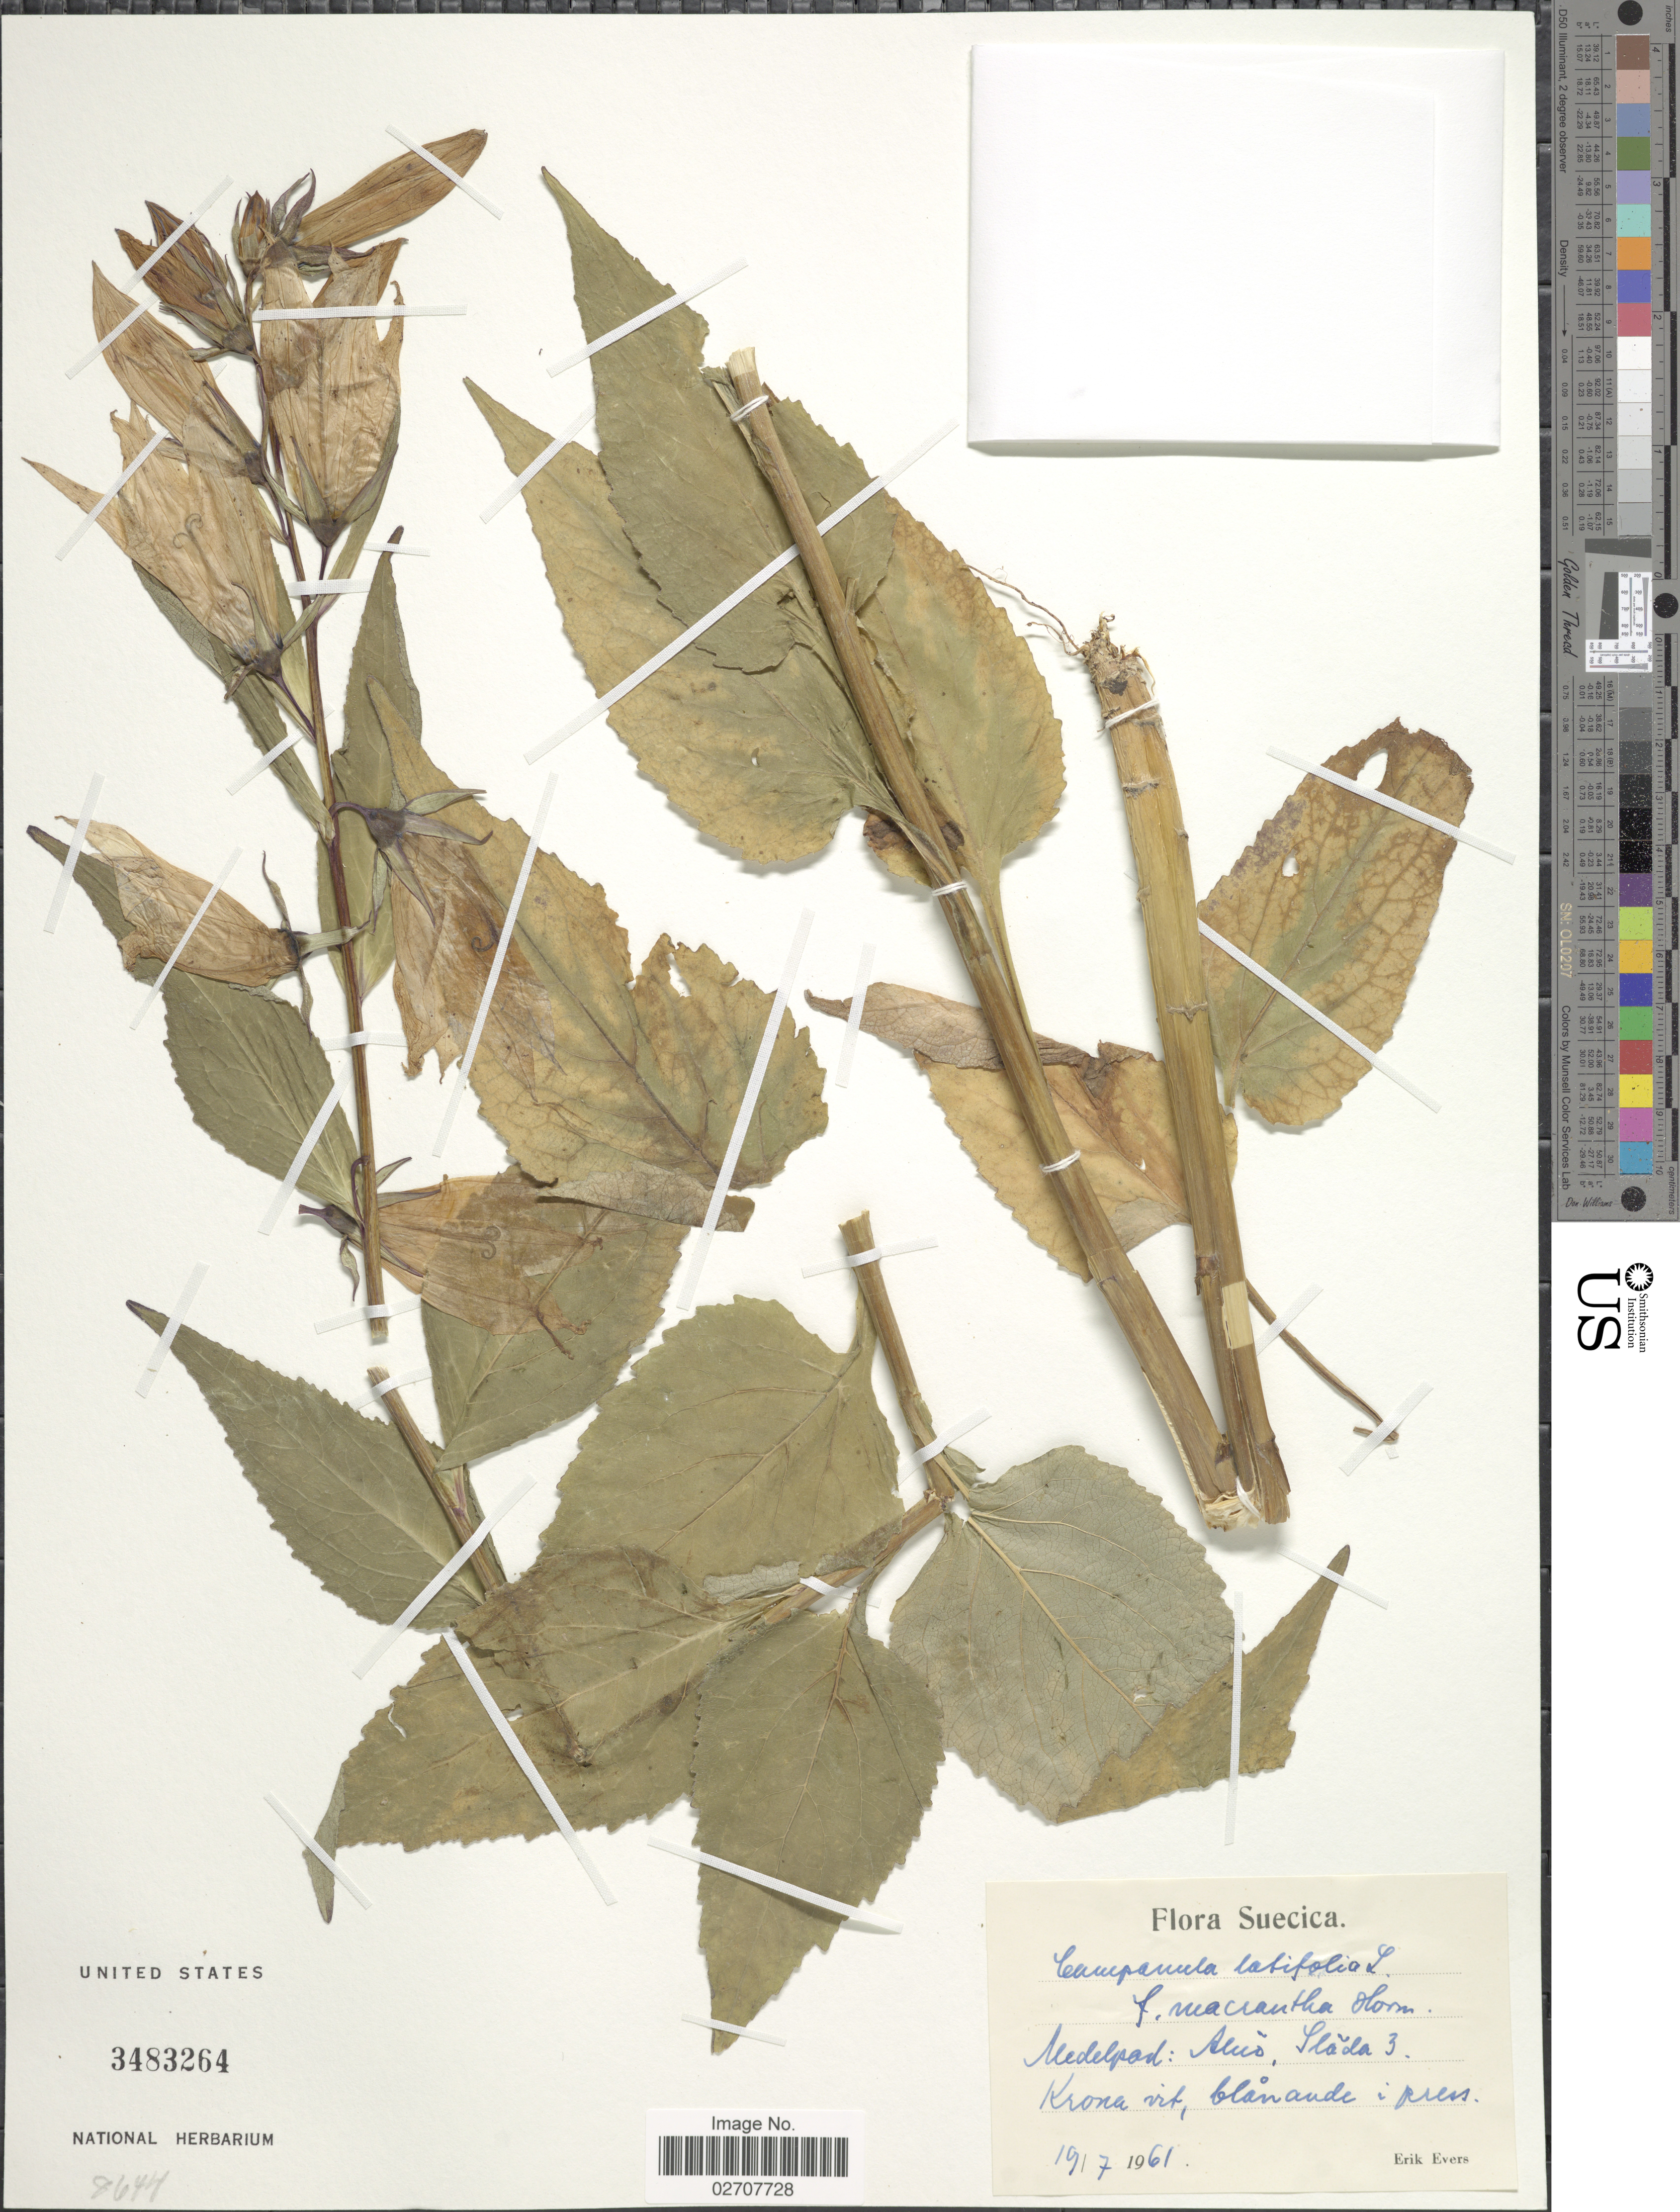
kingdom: Plantae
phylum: Tracheophyta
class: Magnoliopsida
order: Asterales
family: Campanulaceae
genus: Campanula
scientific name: Campanula latifolia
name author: L.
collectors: E. Evers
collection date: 1961-07-19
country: Sweden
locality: Suecica. Medelpad: Aluo Slada 3, Krona vit [interpreted]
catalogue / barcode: US 3483264